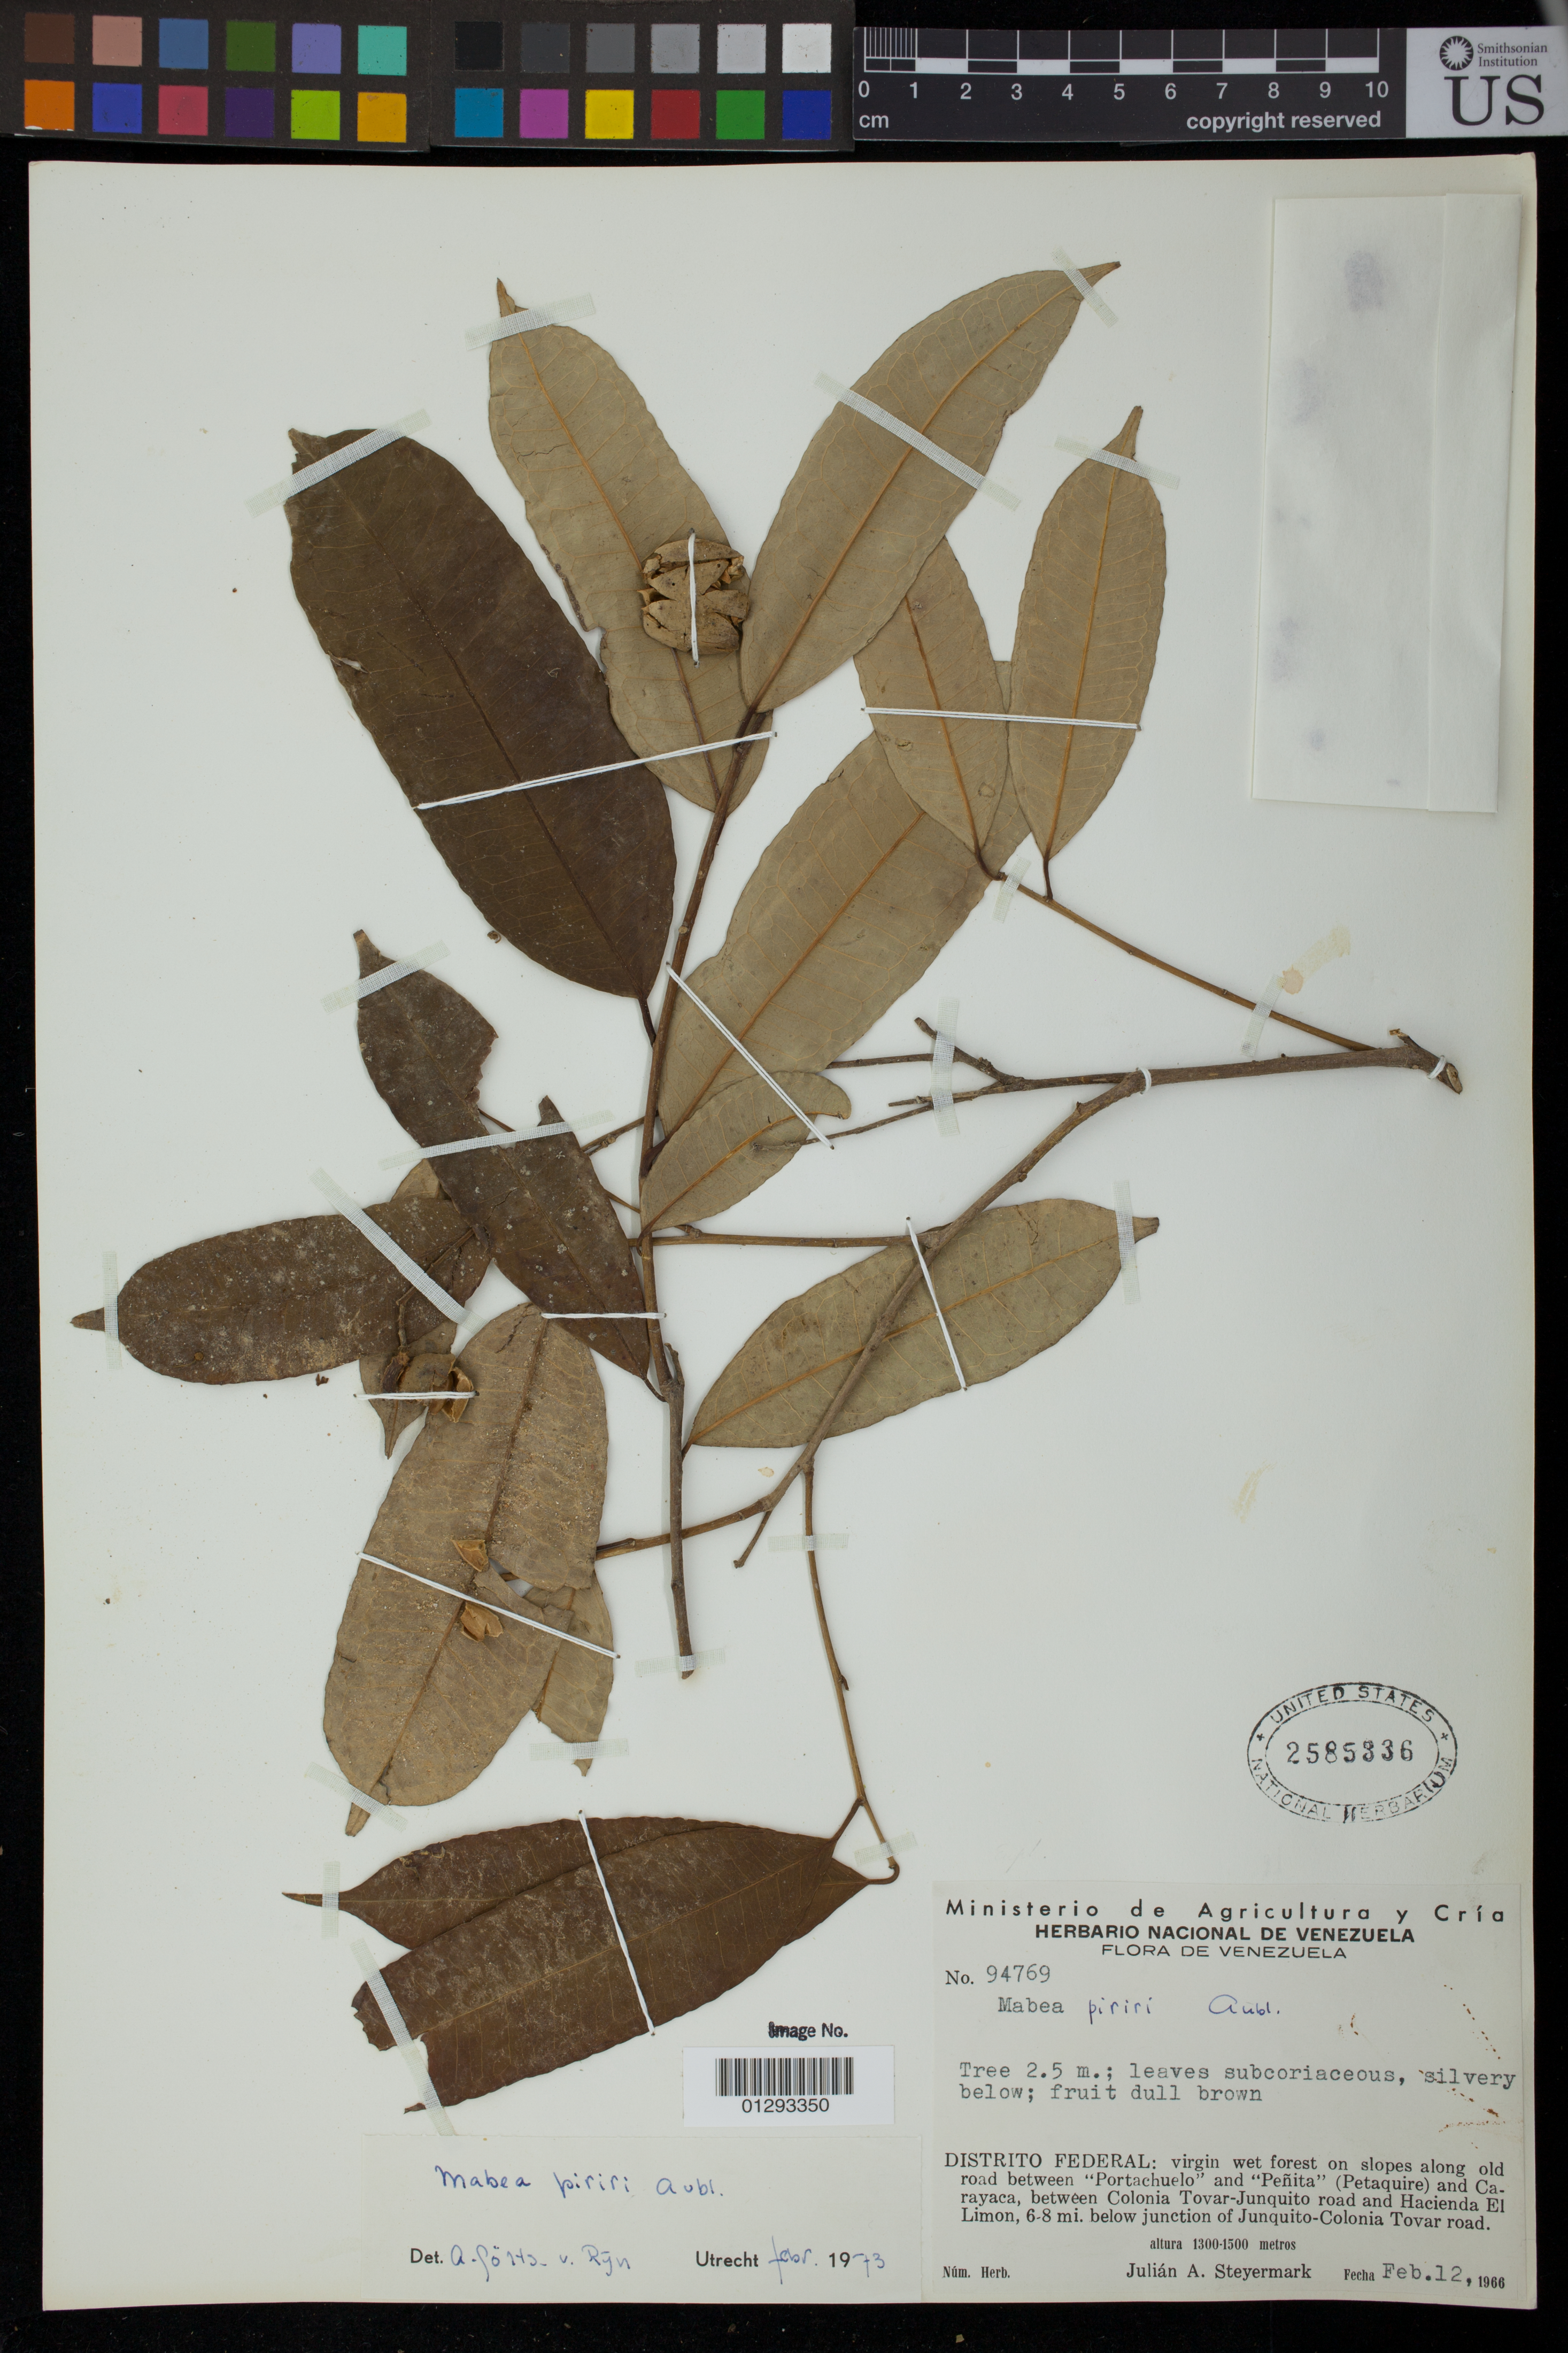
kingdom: Plantae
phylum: Tracheophyta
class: Magnoliopsida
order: Malpighiales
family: Euphorbiaceae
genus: Mabea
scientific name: Mabea piriri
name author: Aubl.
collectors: J. Steyermark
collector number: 94769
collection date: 1966-02-12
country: Venezuela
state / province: Distrito Federal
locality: Distrito Federal: on slopes along old road between "Portachuelo" and "Penita" (Petaquire) and Carayaca, between Colonia Tovar-Junquito road and Hacienda El Limon, 6-8 mi. below junction of Junquito-Colonia Tovar road.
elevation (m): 1300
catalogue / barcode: US 2585336